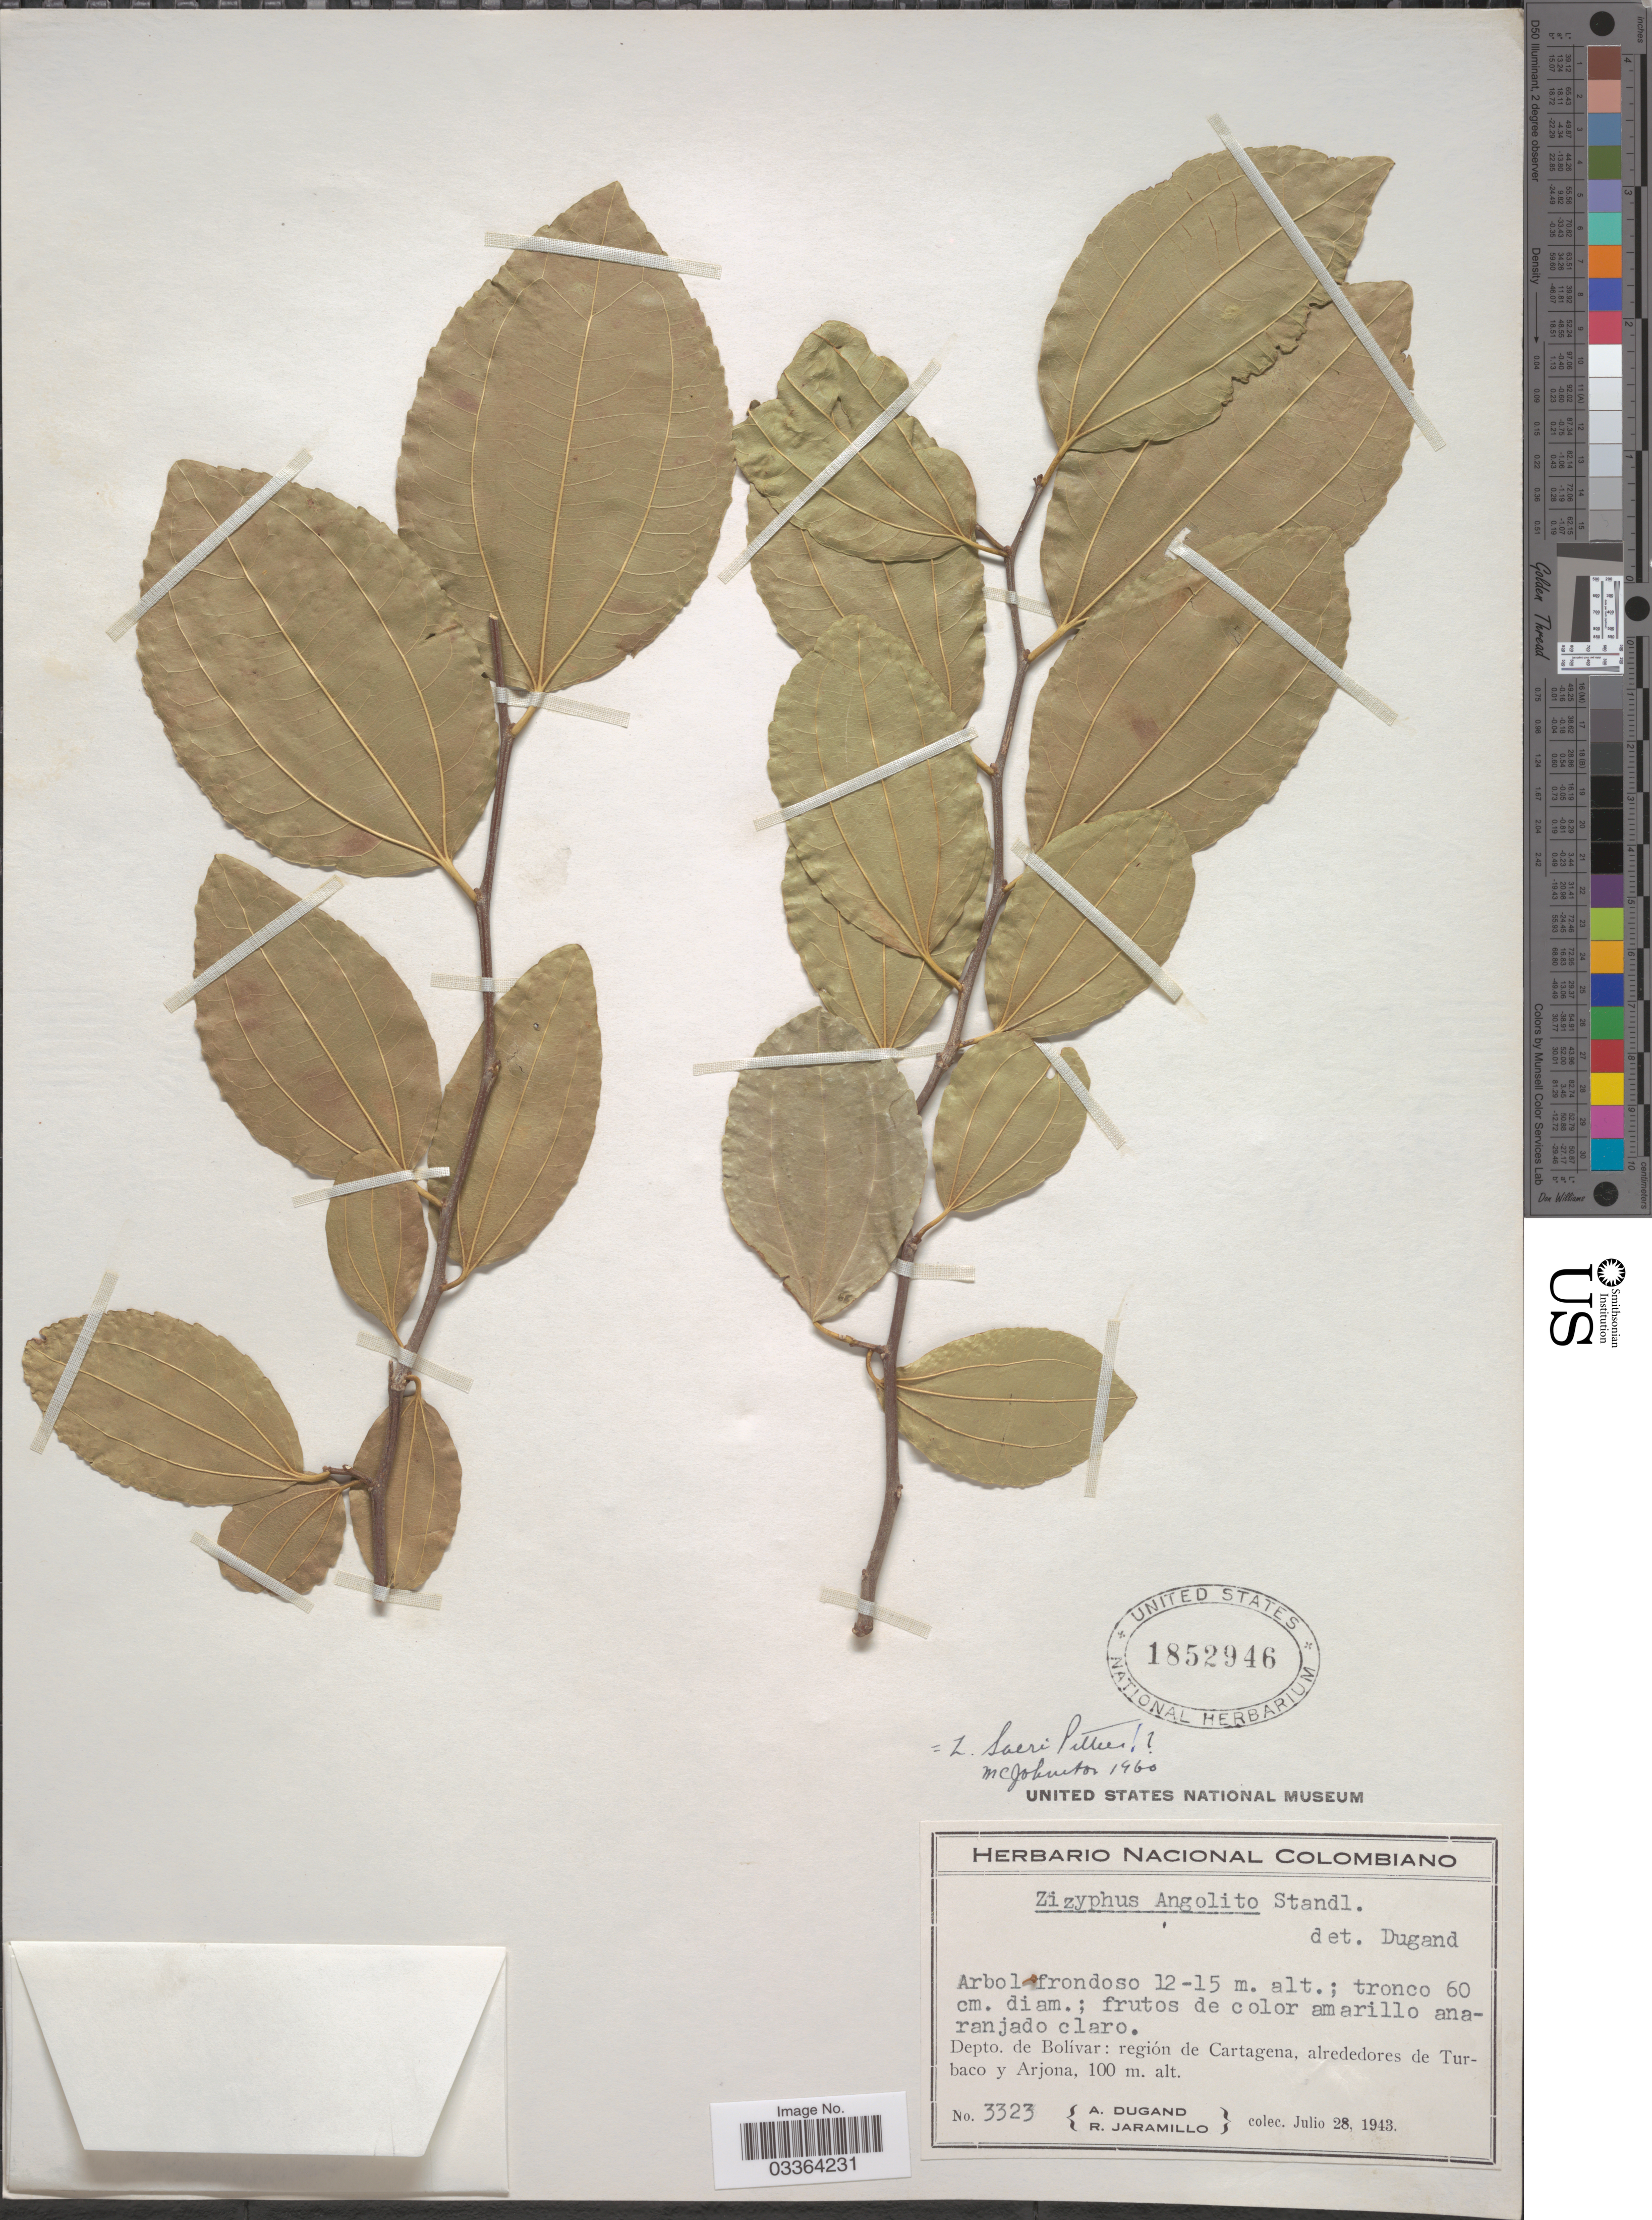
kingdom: Plantae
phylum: Tracheophyta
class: Magnoliopsida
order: Rosales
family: Rhamnaceae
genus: Sarcomphalus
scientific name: Sarcomphalus saeri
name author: (Pittier) Hauenschild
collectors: A. Dugand & R. Jaramillo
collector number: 3323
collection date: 1943-07-28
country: Colombia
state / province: Bolívar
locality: Depto. de Bolívar: región de Cartagena, alrededores de Turbaco y Arjona.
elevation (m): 100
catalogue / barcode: US 1852946